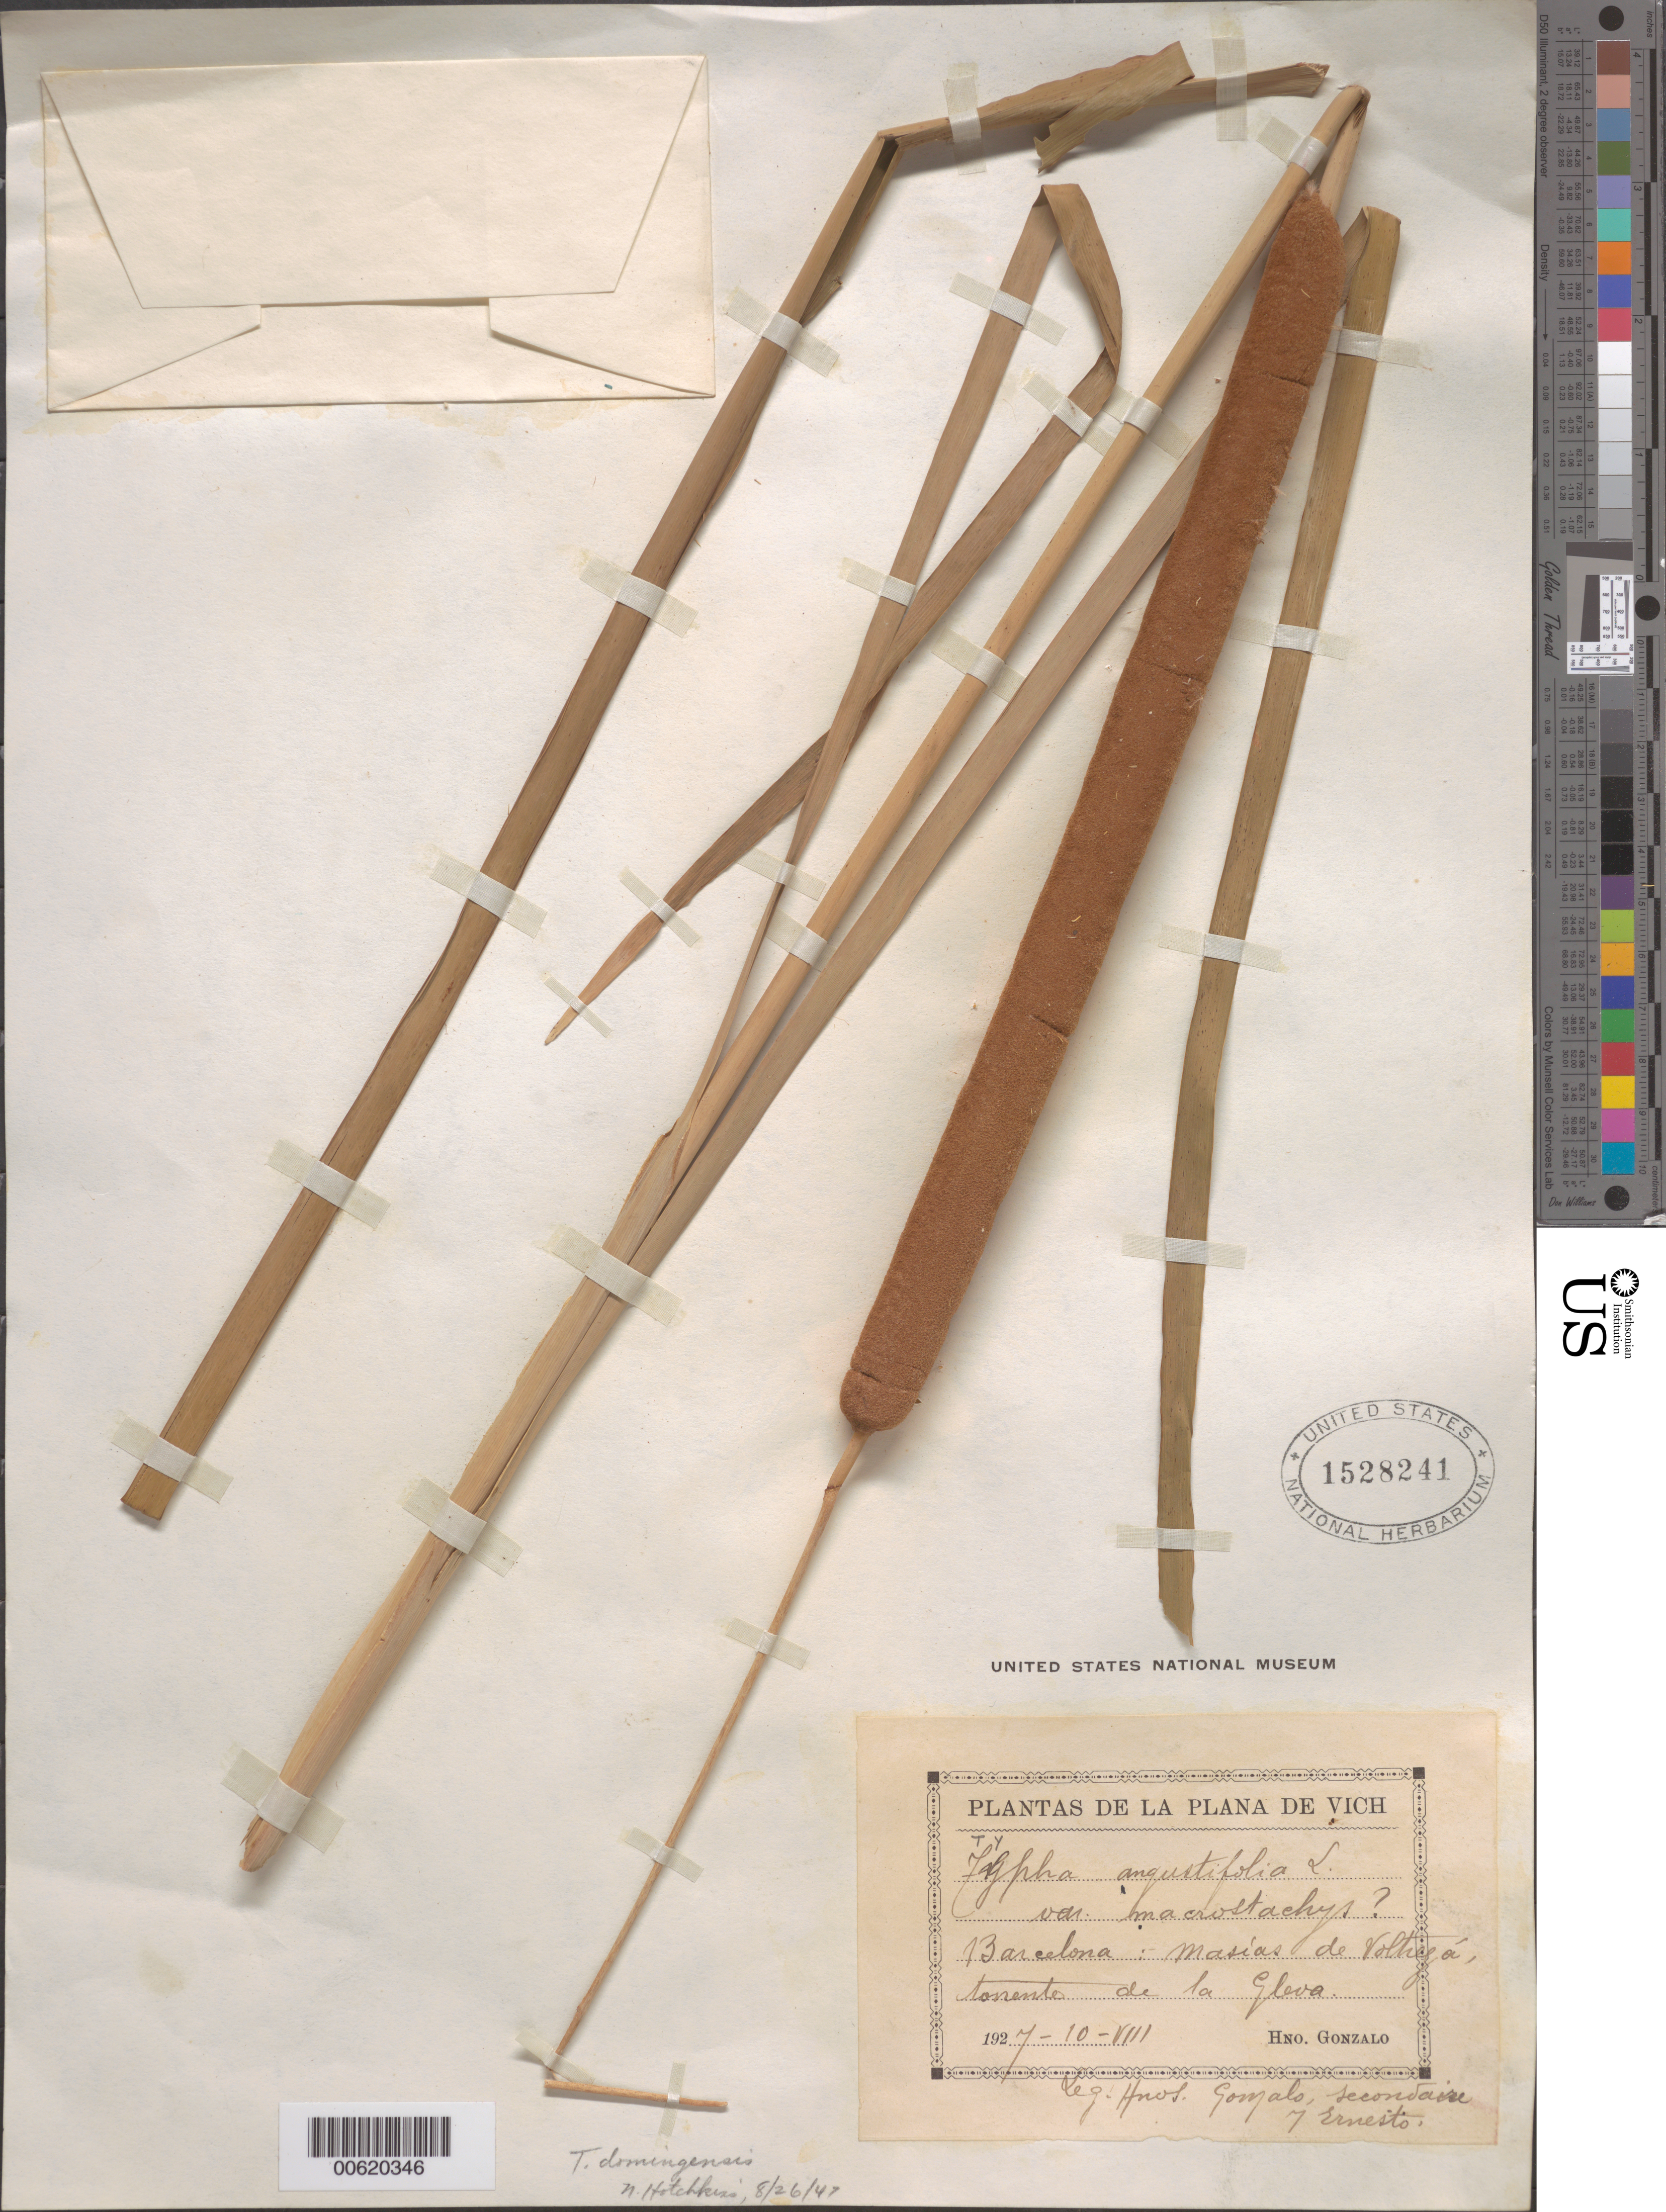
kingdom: Plantae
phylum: Tracheophyta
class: Liliopsida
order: Poales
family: Typhaceae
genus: Typha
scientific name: Typha domingensis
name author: Pers.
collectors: H. Gonzalo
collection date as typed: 10 Aug 1927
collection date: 1927-08-10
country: Italy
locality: Barcelona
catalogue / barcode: US 1528241